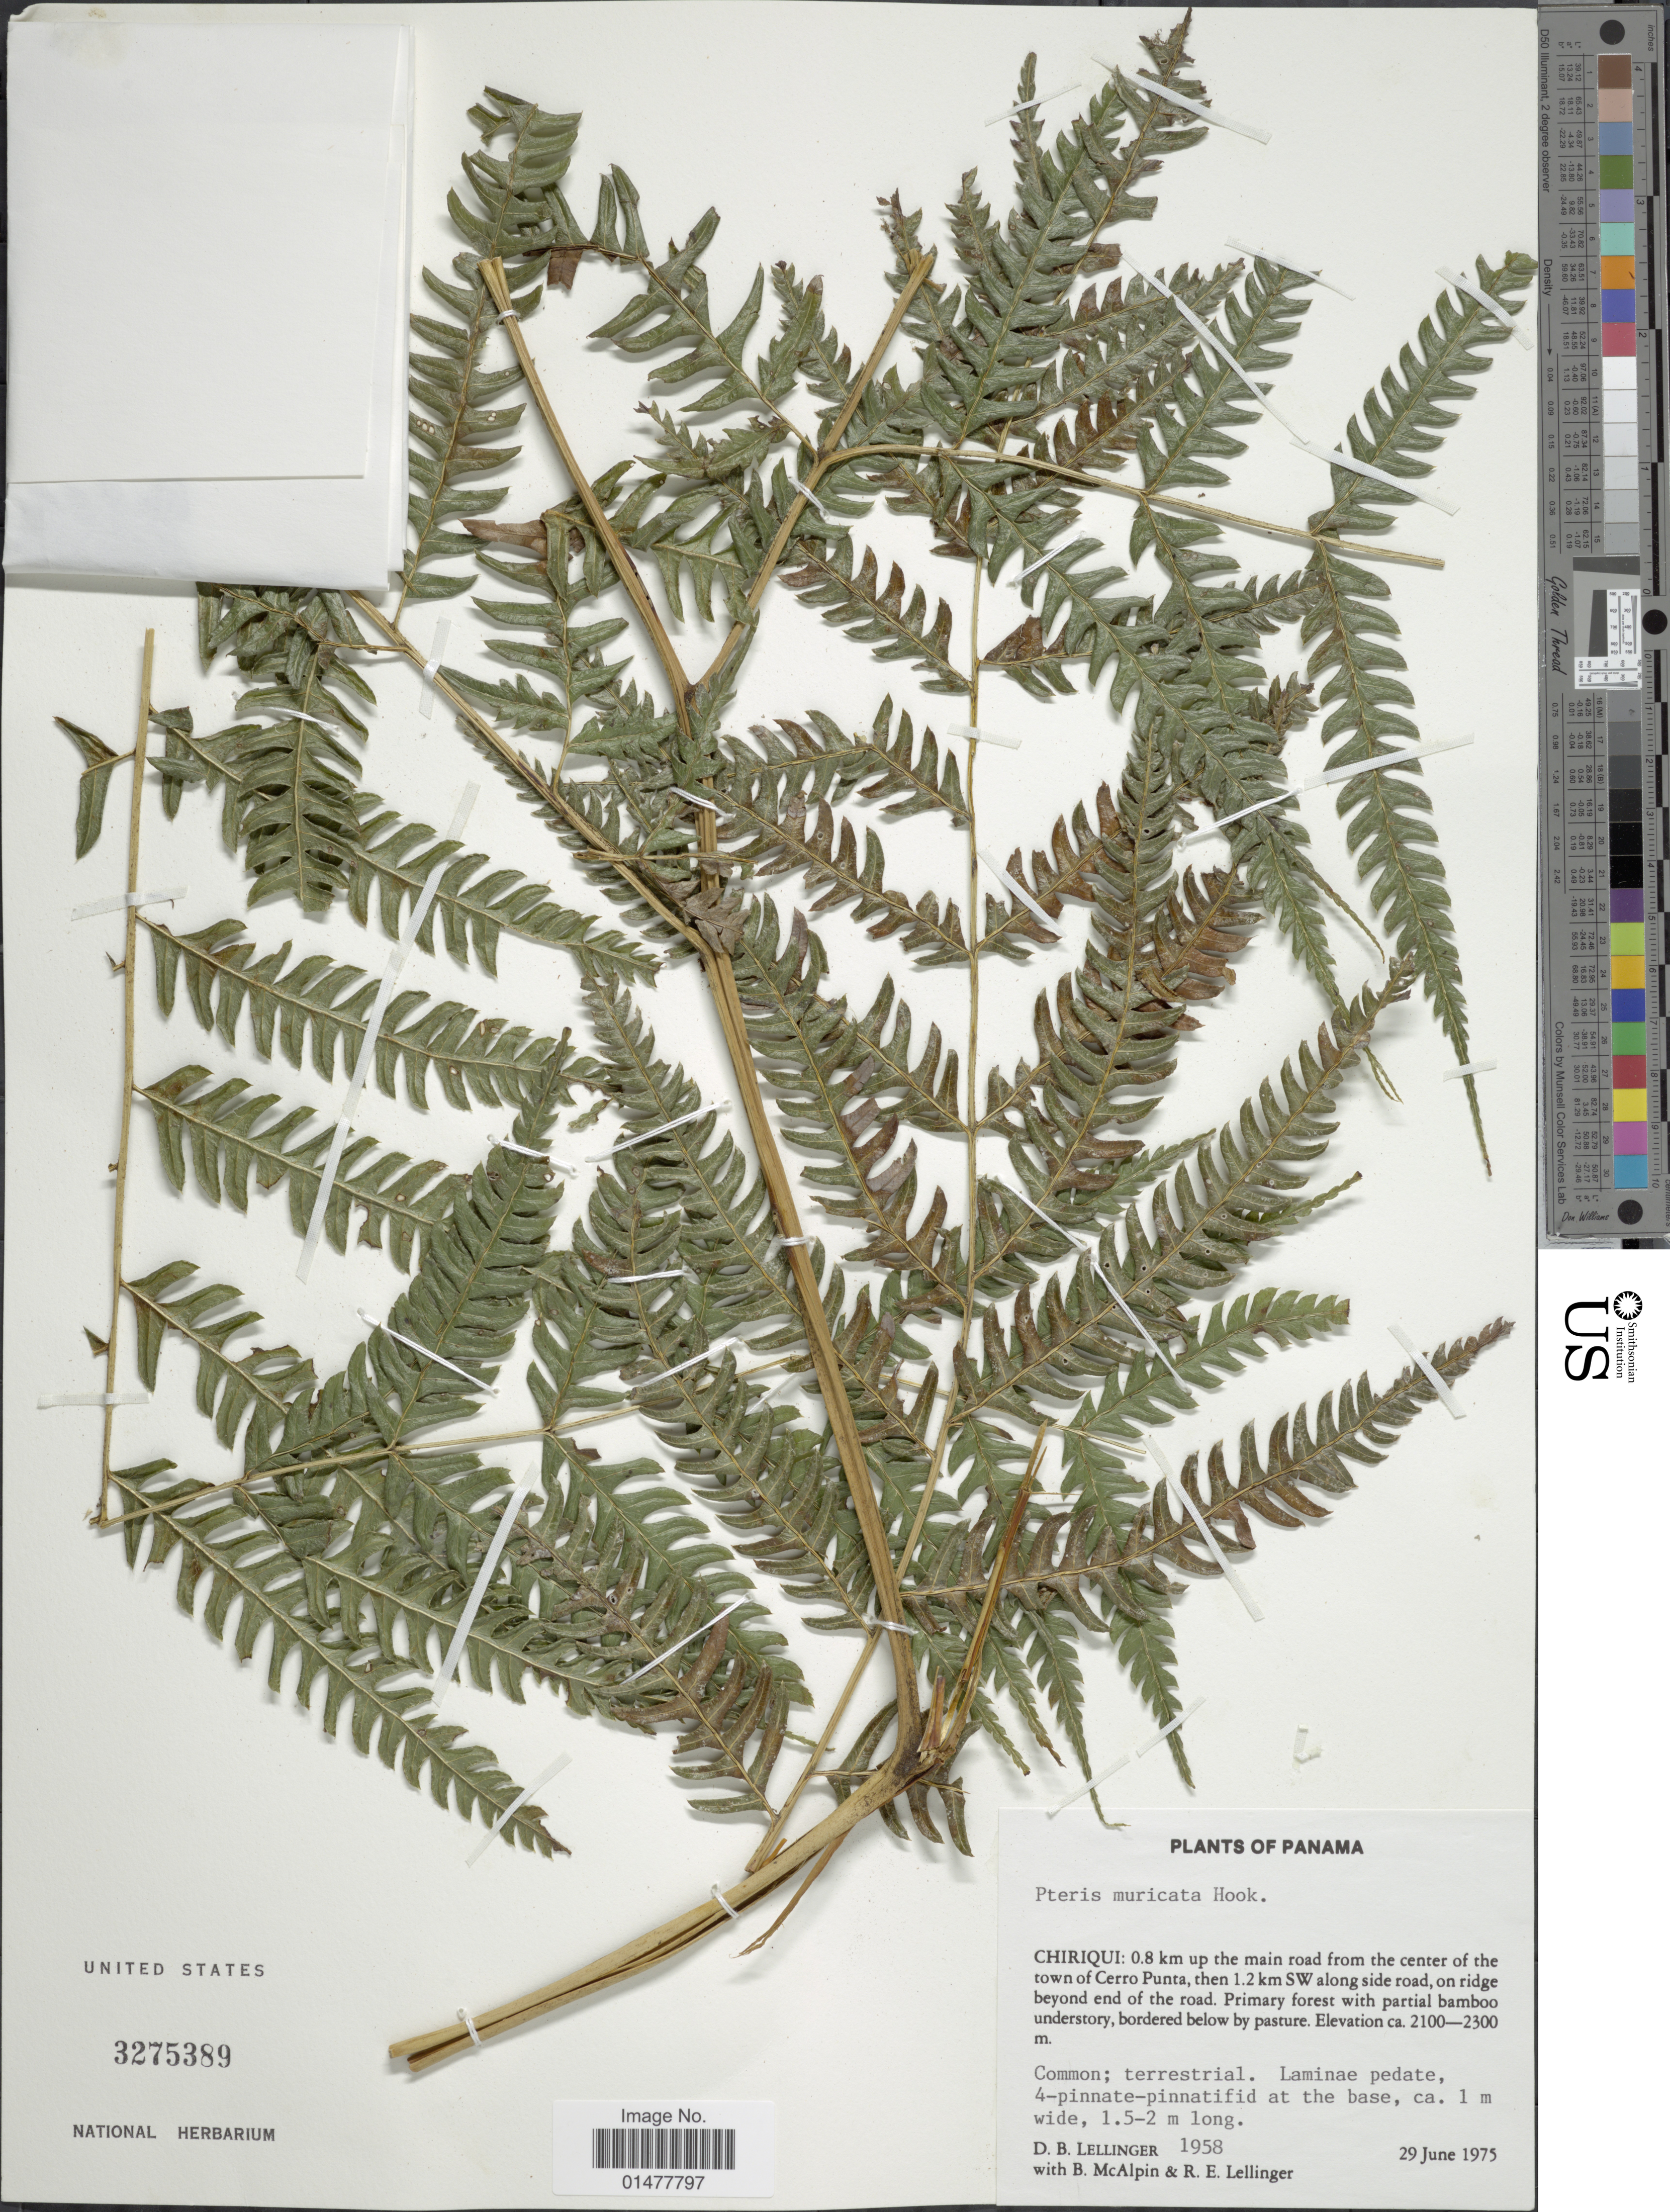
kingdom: Plantae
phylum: Tracheophyta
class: Polypodiopsida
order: Polypodiales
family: Pteridaceae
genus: Pteris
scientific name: Pteris muricata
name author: Rosenst.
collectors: D. B. Lellinger, B. McAlpin & R. E. Lellinger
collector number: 1958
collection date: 1975-06-29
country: Panama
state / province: Chiriqui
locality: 0.8 km up the main road from the center of the town of Cerro Punta, then 1.2 km SW along side road, on ridge beyond end of the road.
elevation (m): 2100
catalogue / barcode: US 3275389